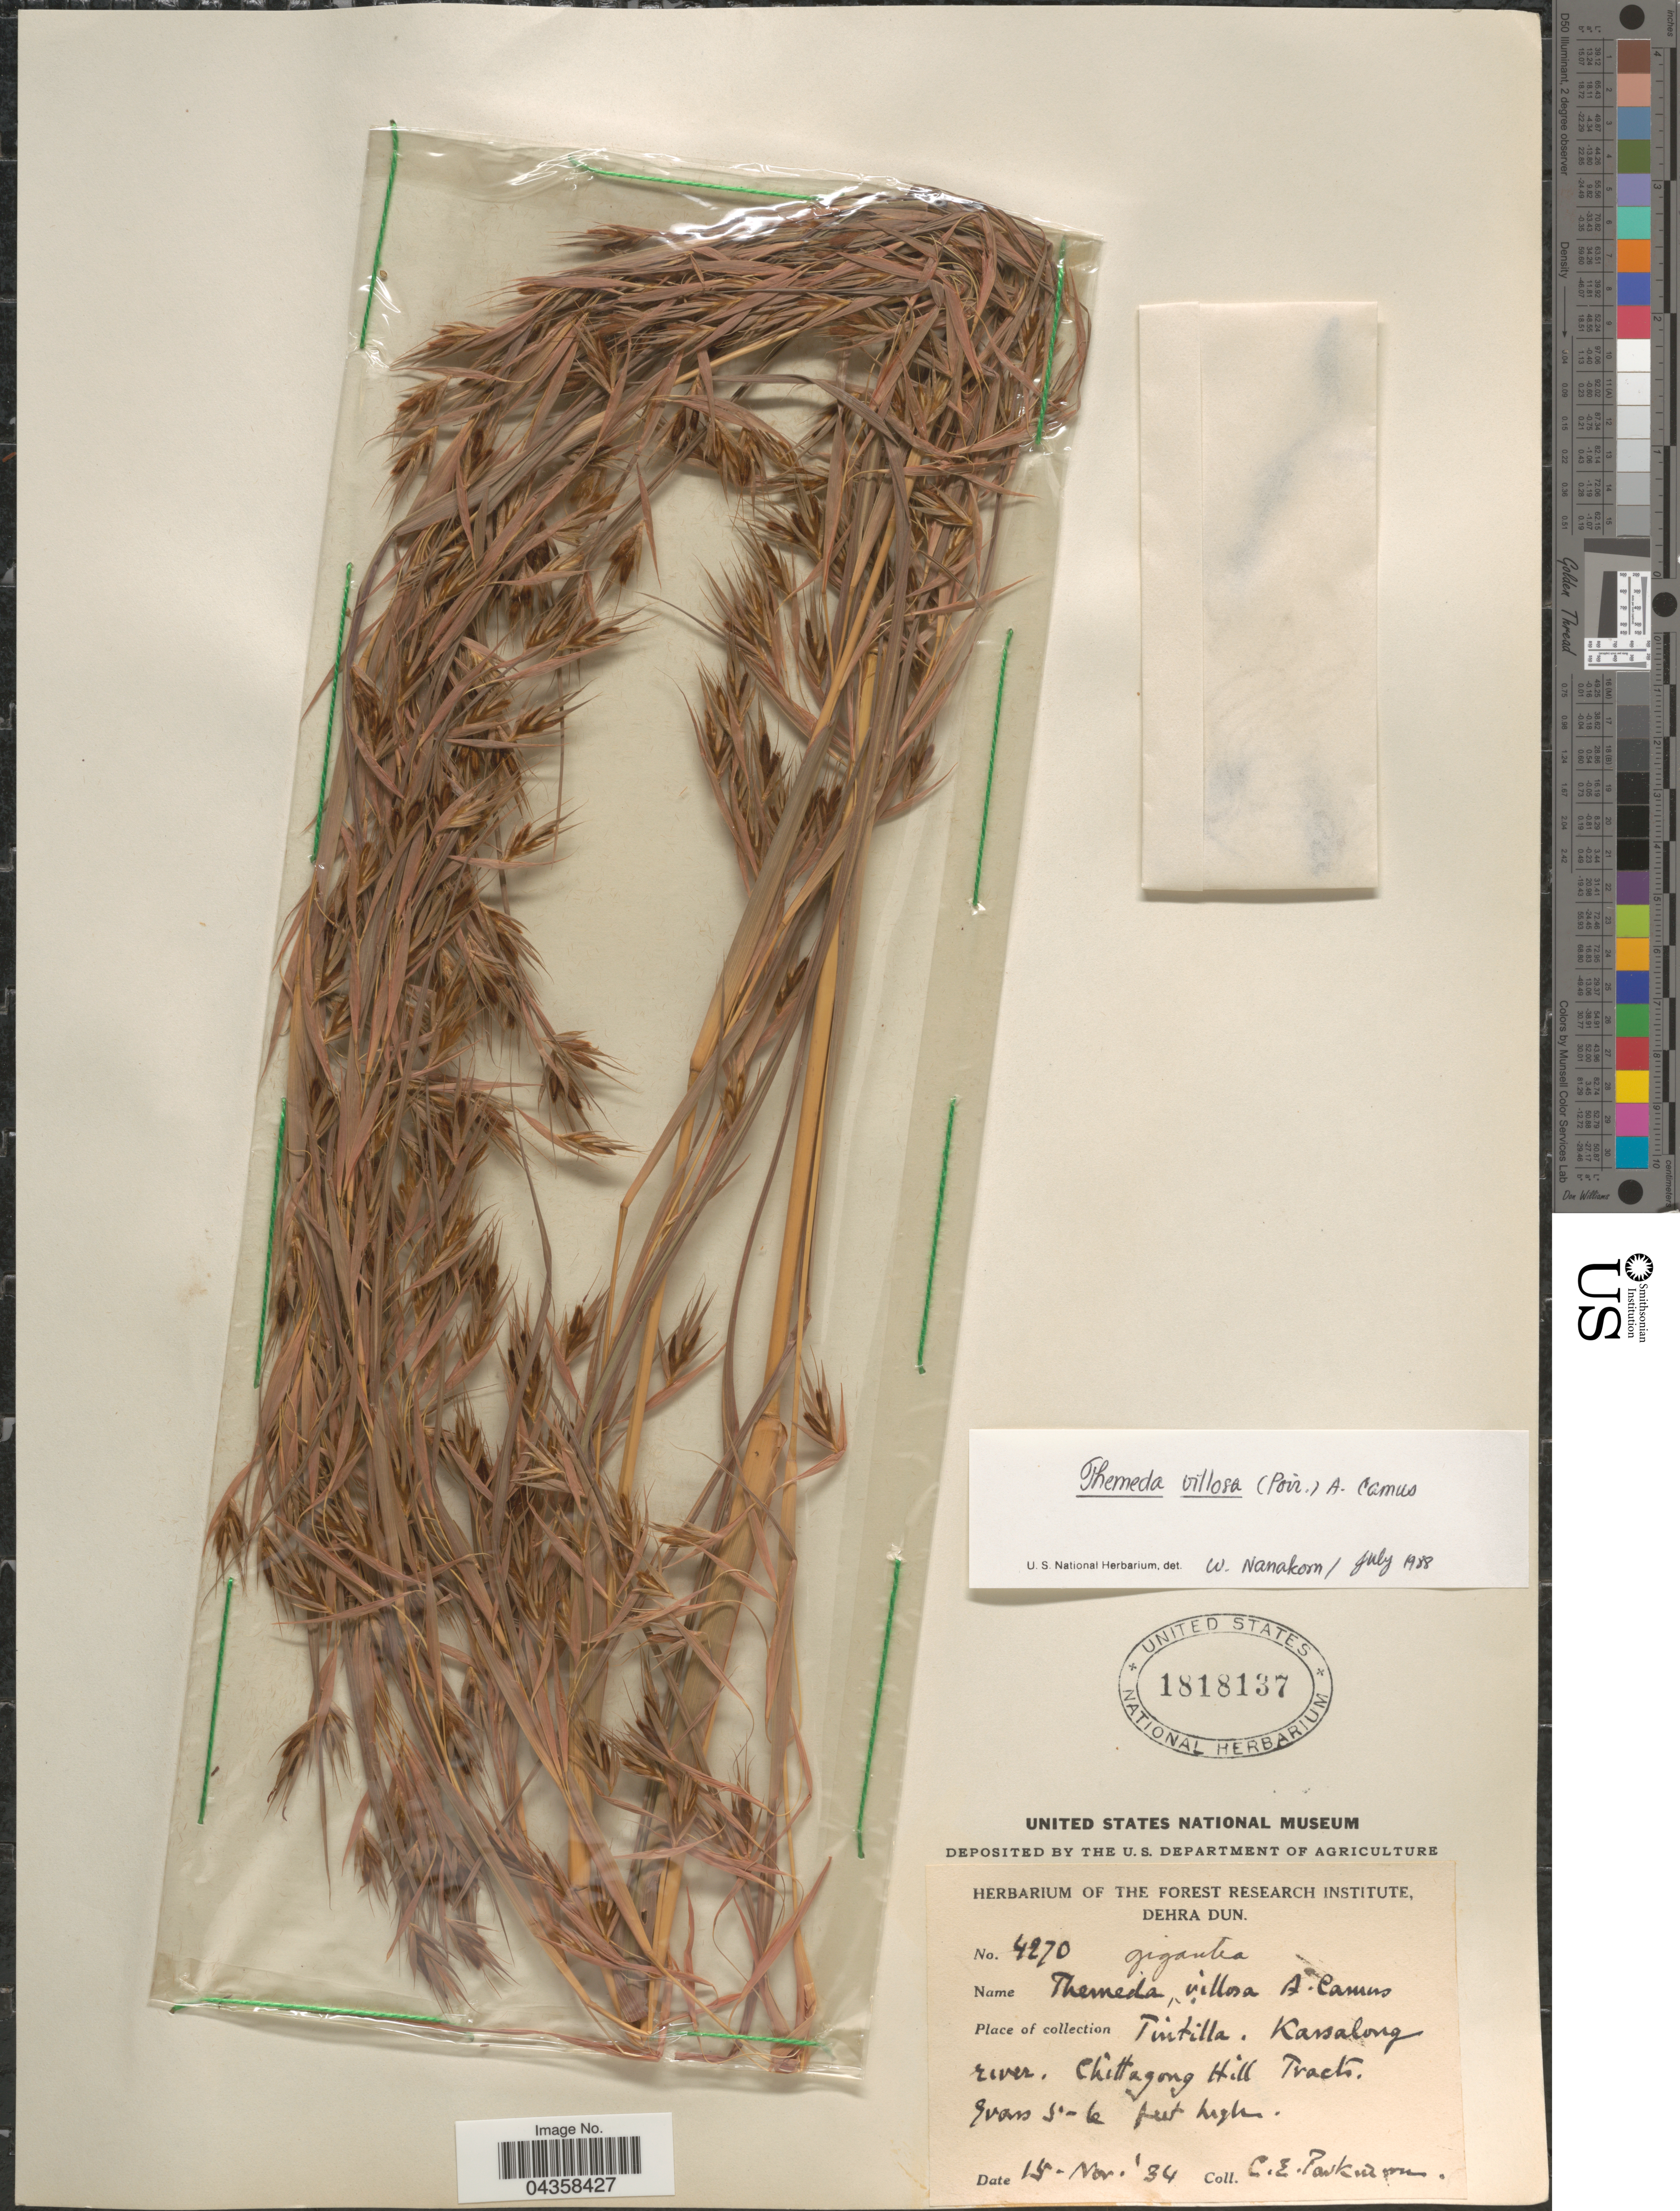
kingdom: Plantae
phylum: Tracheophyta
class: Liliopsida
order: Poales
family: Poaceae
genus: Themeda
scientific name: Themeda villosa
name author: (Lam.) A. Camus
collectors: C. E. Parkinson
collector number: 4270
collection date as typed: Transcribed d/m/y: 15/11/34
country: Bangladesh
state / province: Chittagong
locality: Tintilla. Kassalong river, Chittagong Hill Tracks.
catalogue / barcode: US 1818137